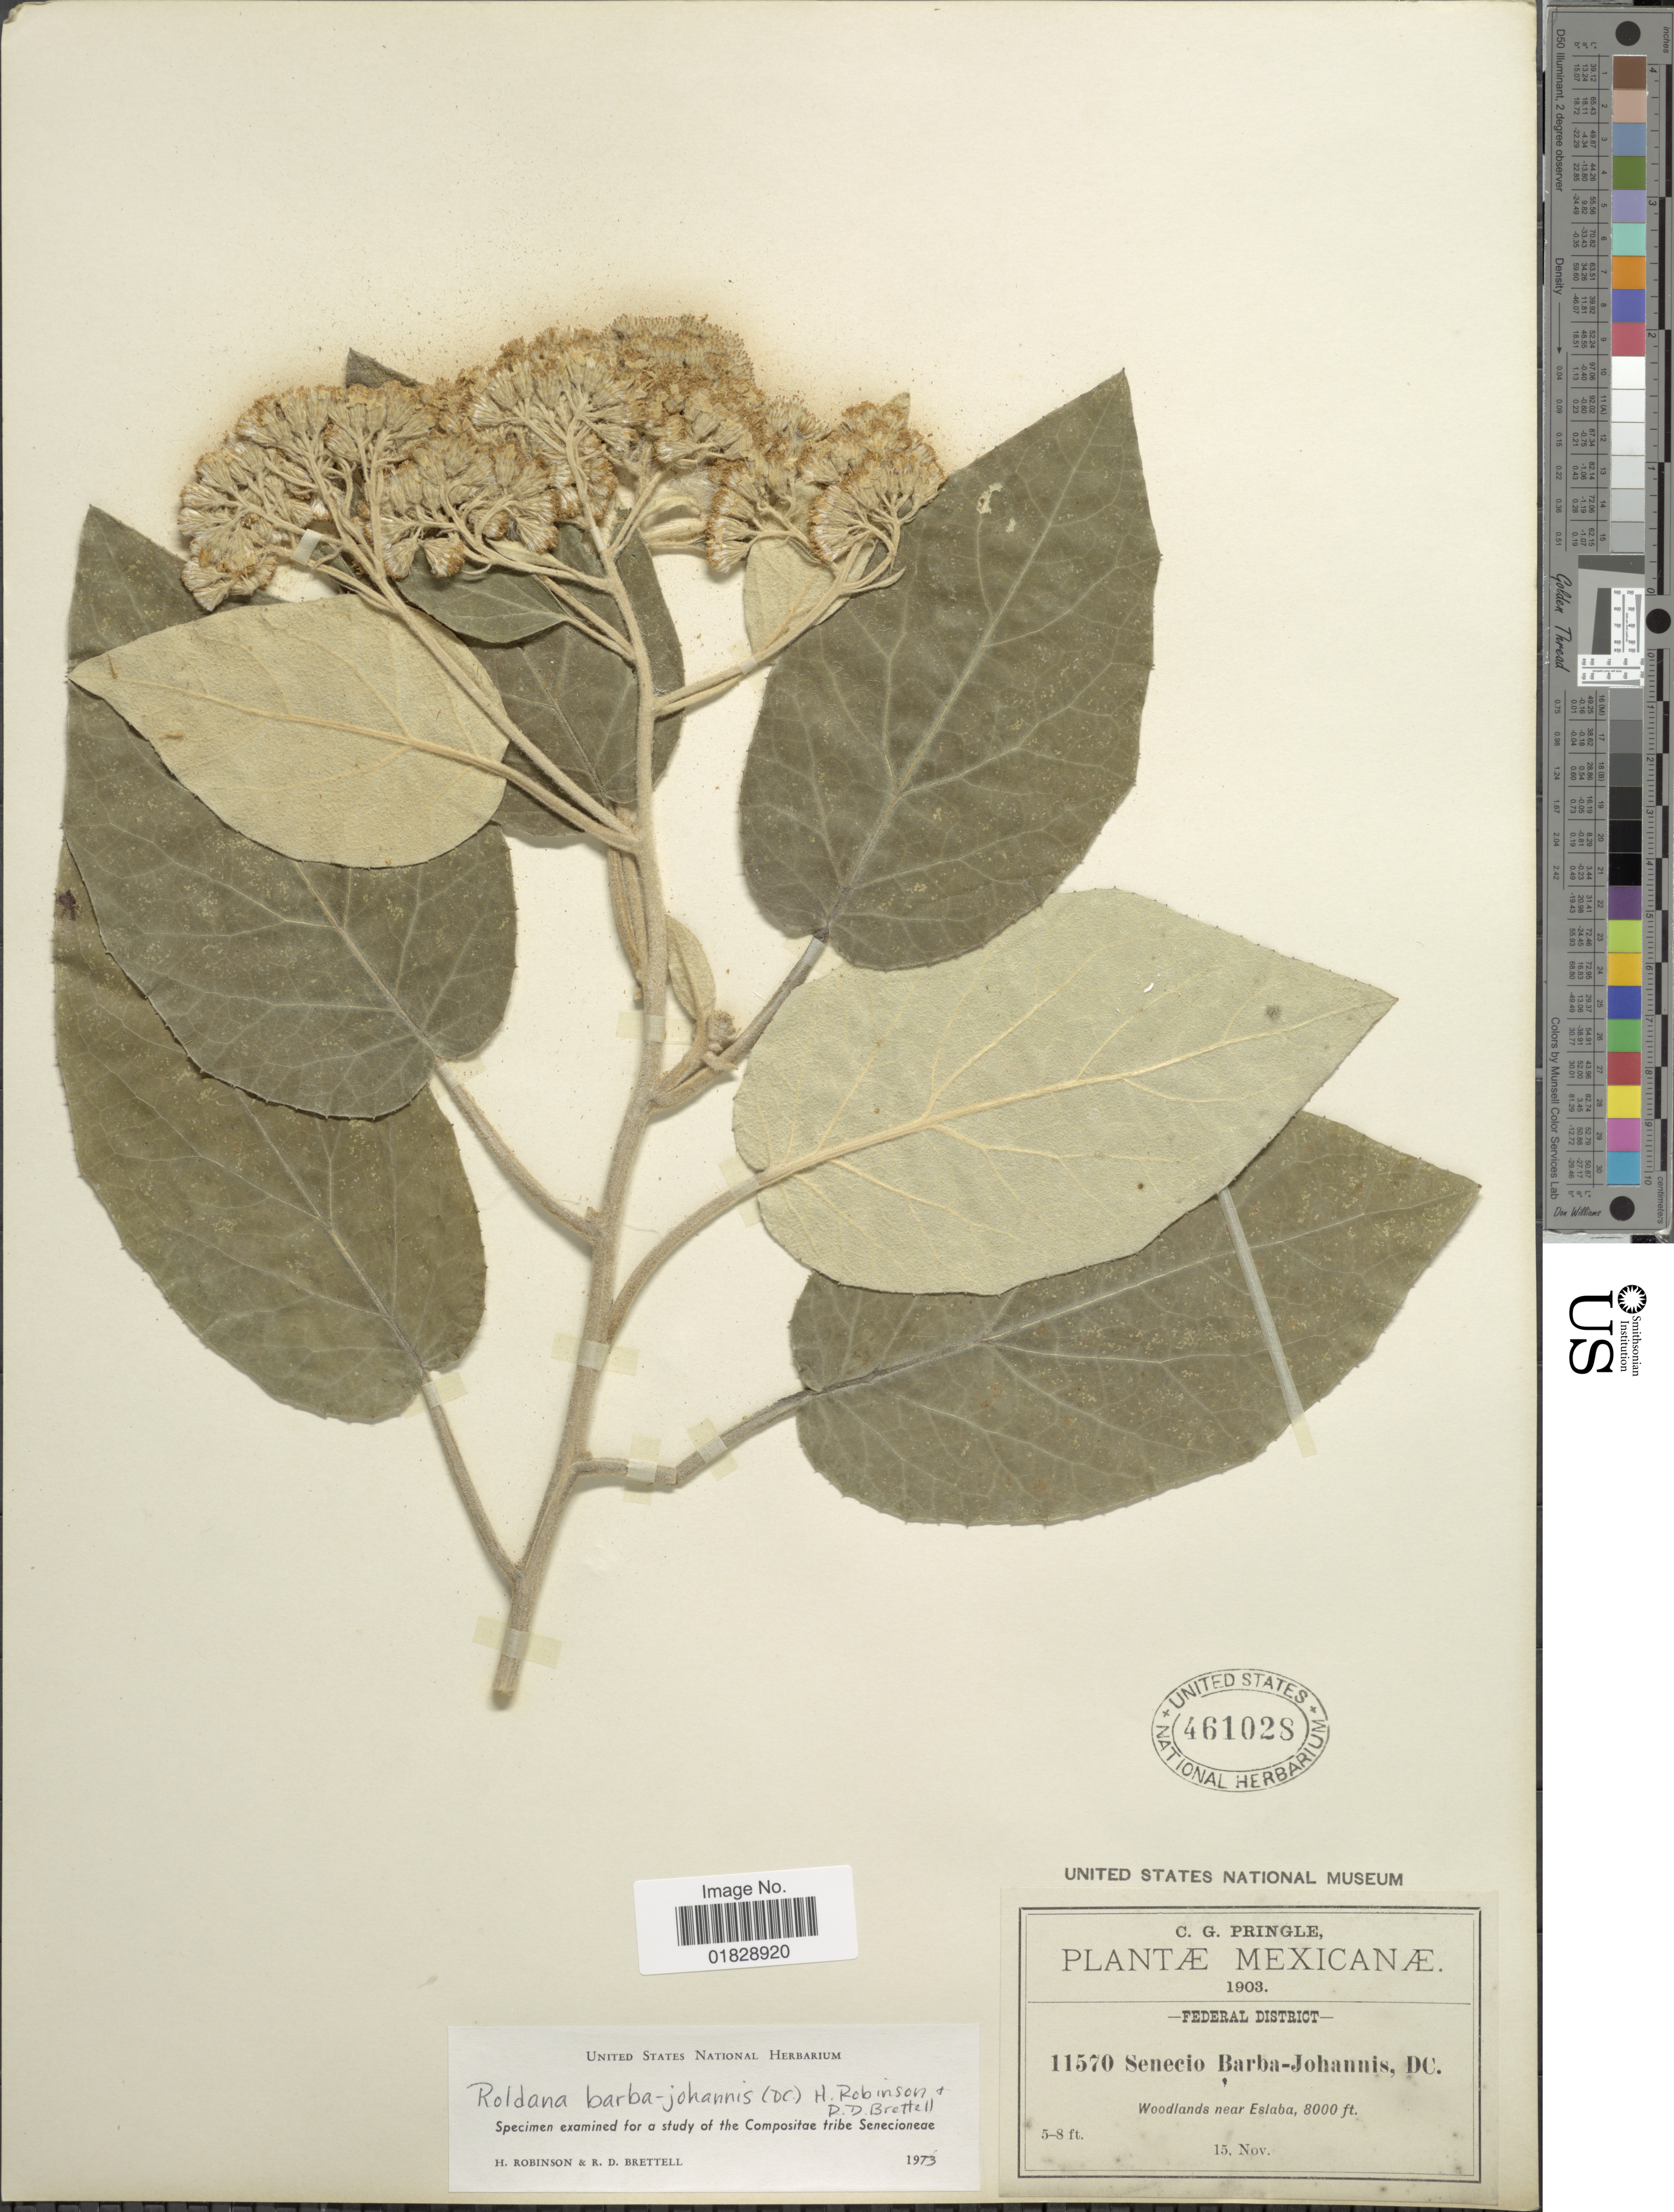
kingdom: Plantae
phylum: Tracheophyta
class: Magnoliopsida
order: Asterales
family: Asteraceae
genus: Roldana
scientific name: Roldana barba-johannis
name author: (DC.) H. Rob. & Brettell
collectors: C. G. Pringle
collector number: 11570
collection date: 1903-11-15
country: Mexico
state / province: Distrito Federal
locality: Federal District. Woodlands near Eslaba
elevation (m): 2438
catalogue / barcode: US 461028